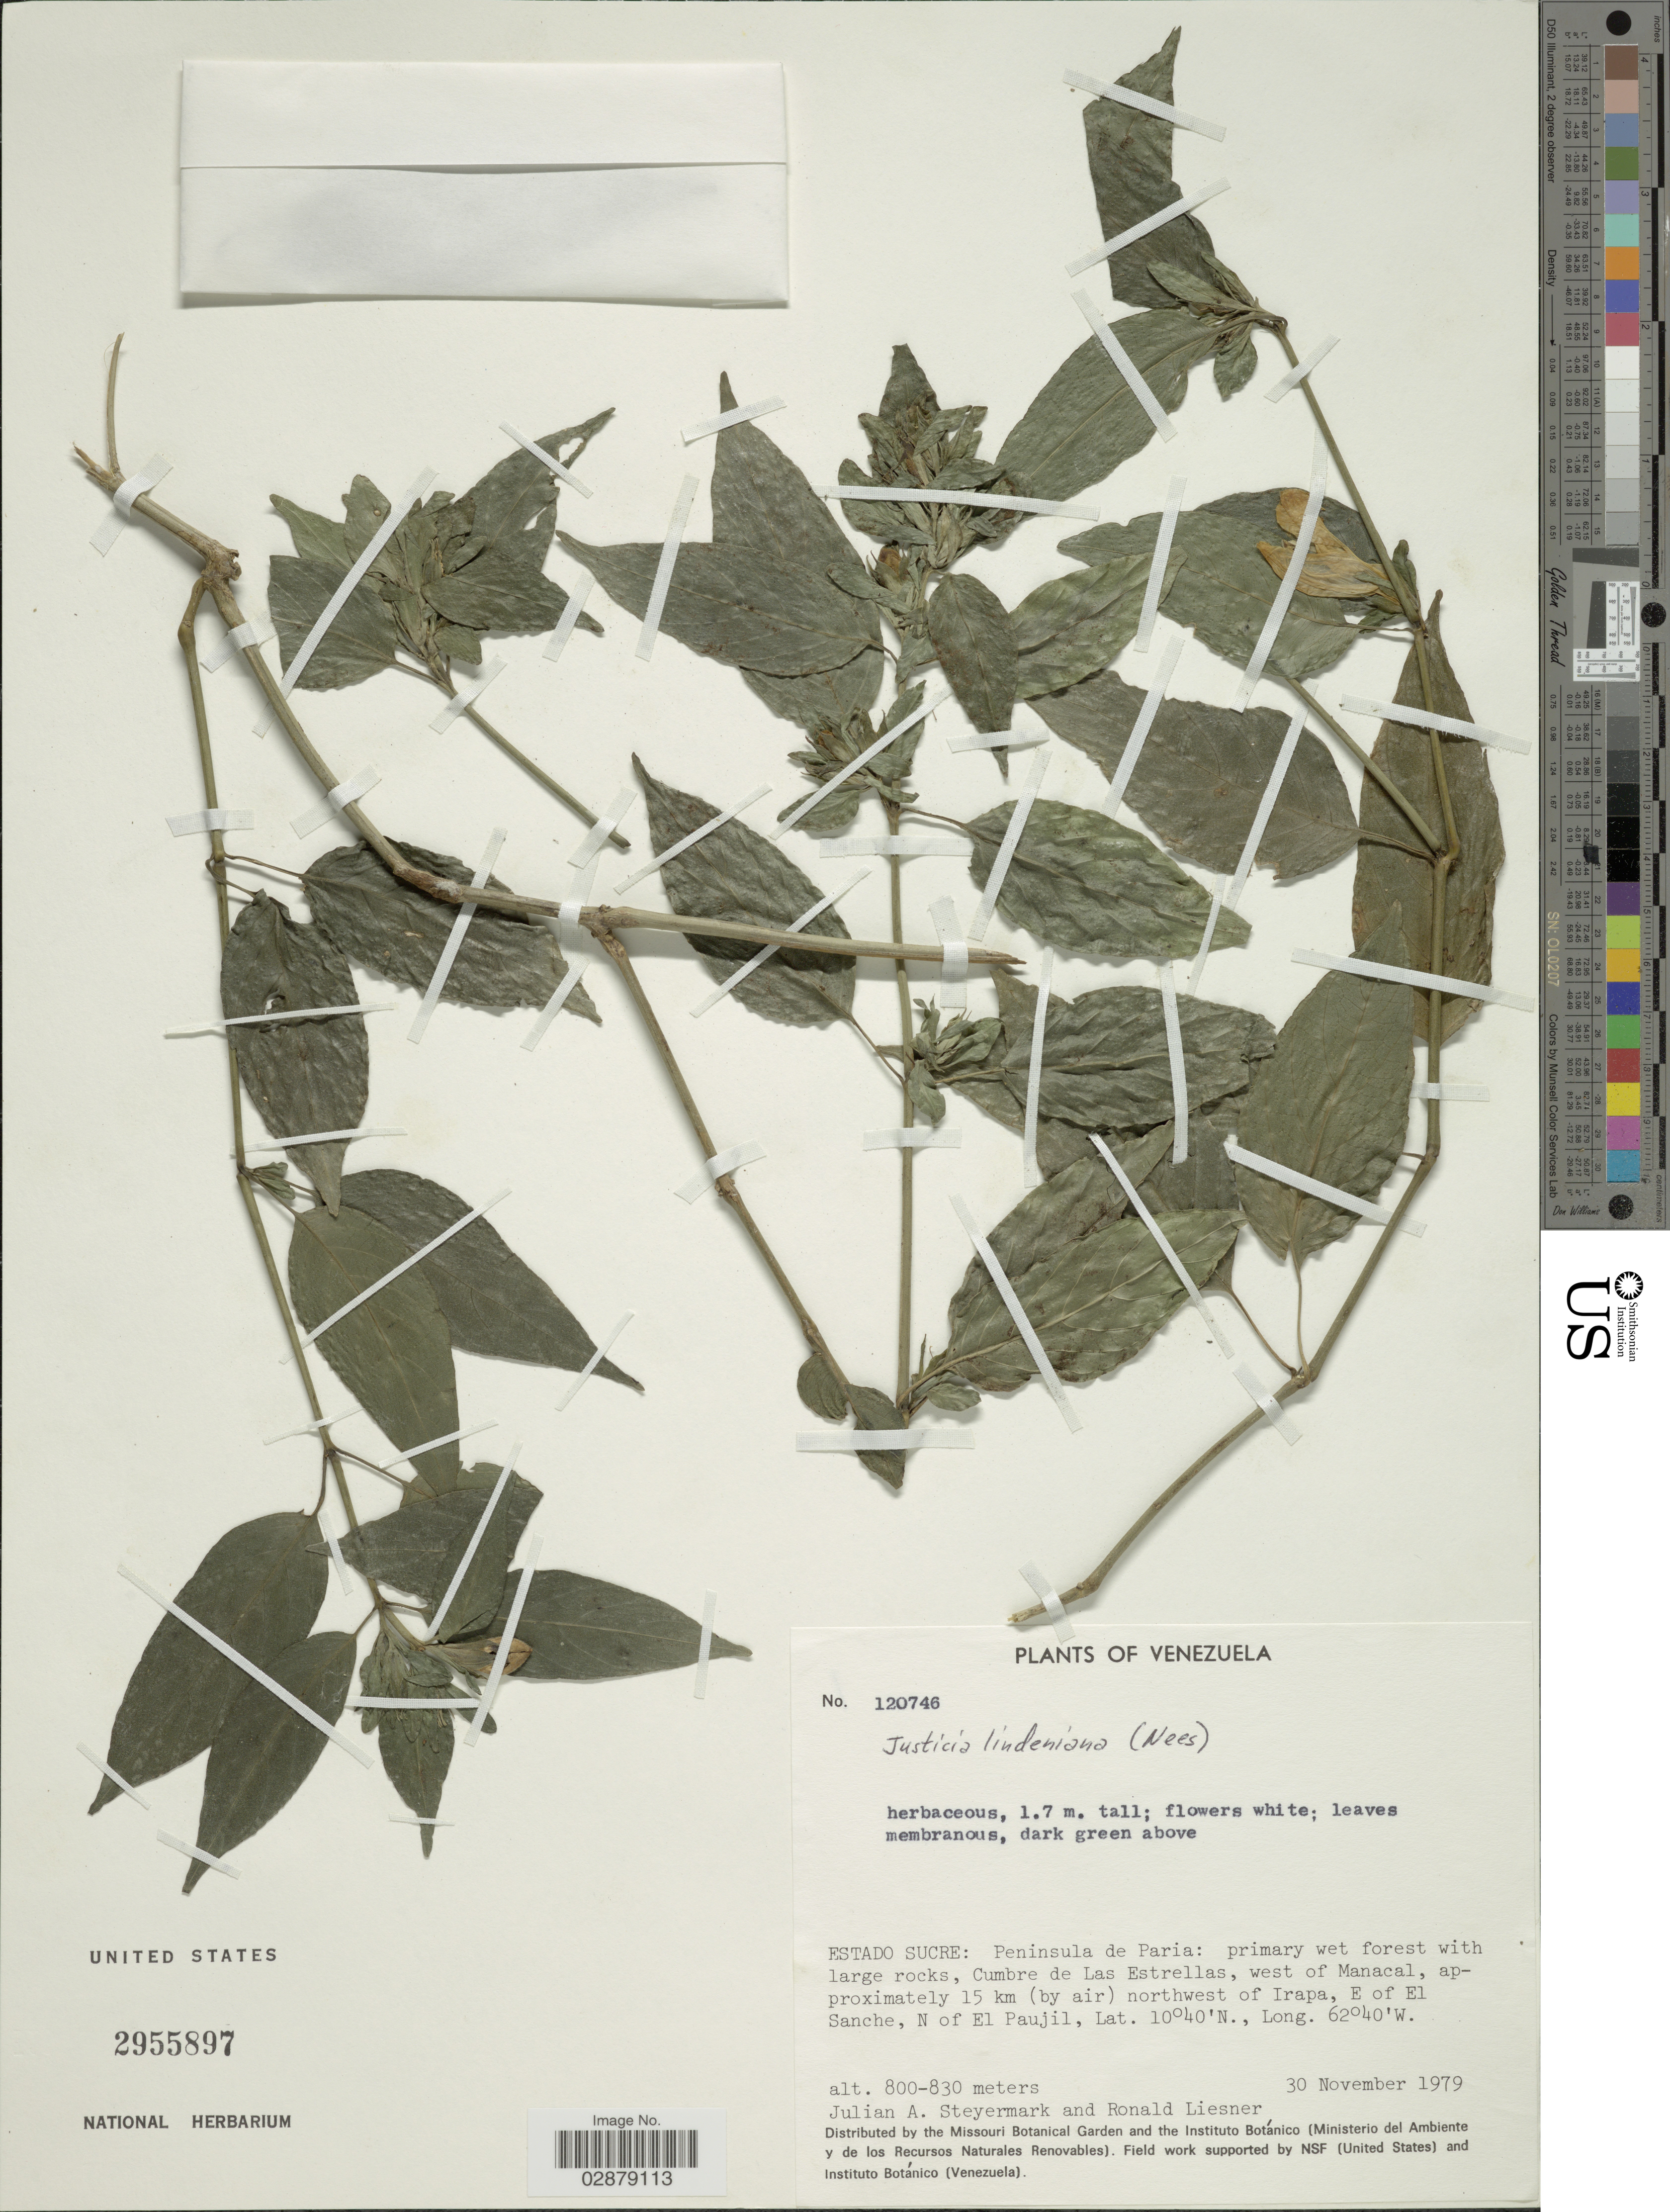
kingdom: Plantae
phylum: Tracheophyta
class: Magnoliopsida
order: Lamiales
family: Acanthaceae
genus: Justicia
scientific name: Justicia hochreutineri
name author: J.F. Macbr.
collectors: J. Steyermark & R. L. Liesner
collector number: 120746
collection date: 1979-11-30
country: Venezuela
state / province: Sucre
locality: Peninsula de Paria: Cumbre de Las Estrellas, west of Manacal, approximately 15 km (by air) northwest of Irapa, E of El Sanche, N of El Paujil.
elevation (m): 800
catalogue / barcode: US 2955897